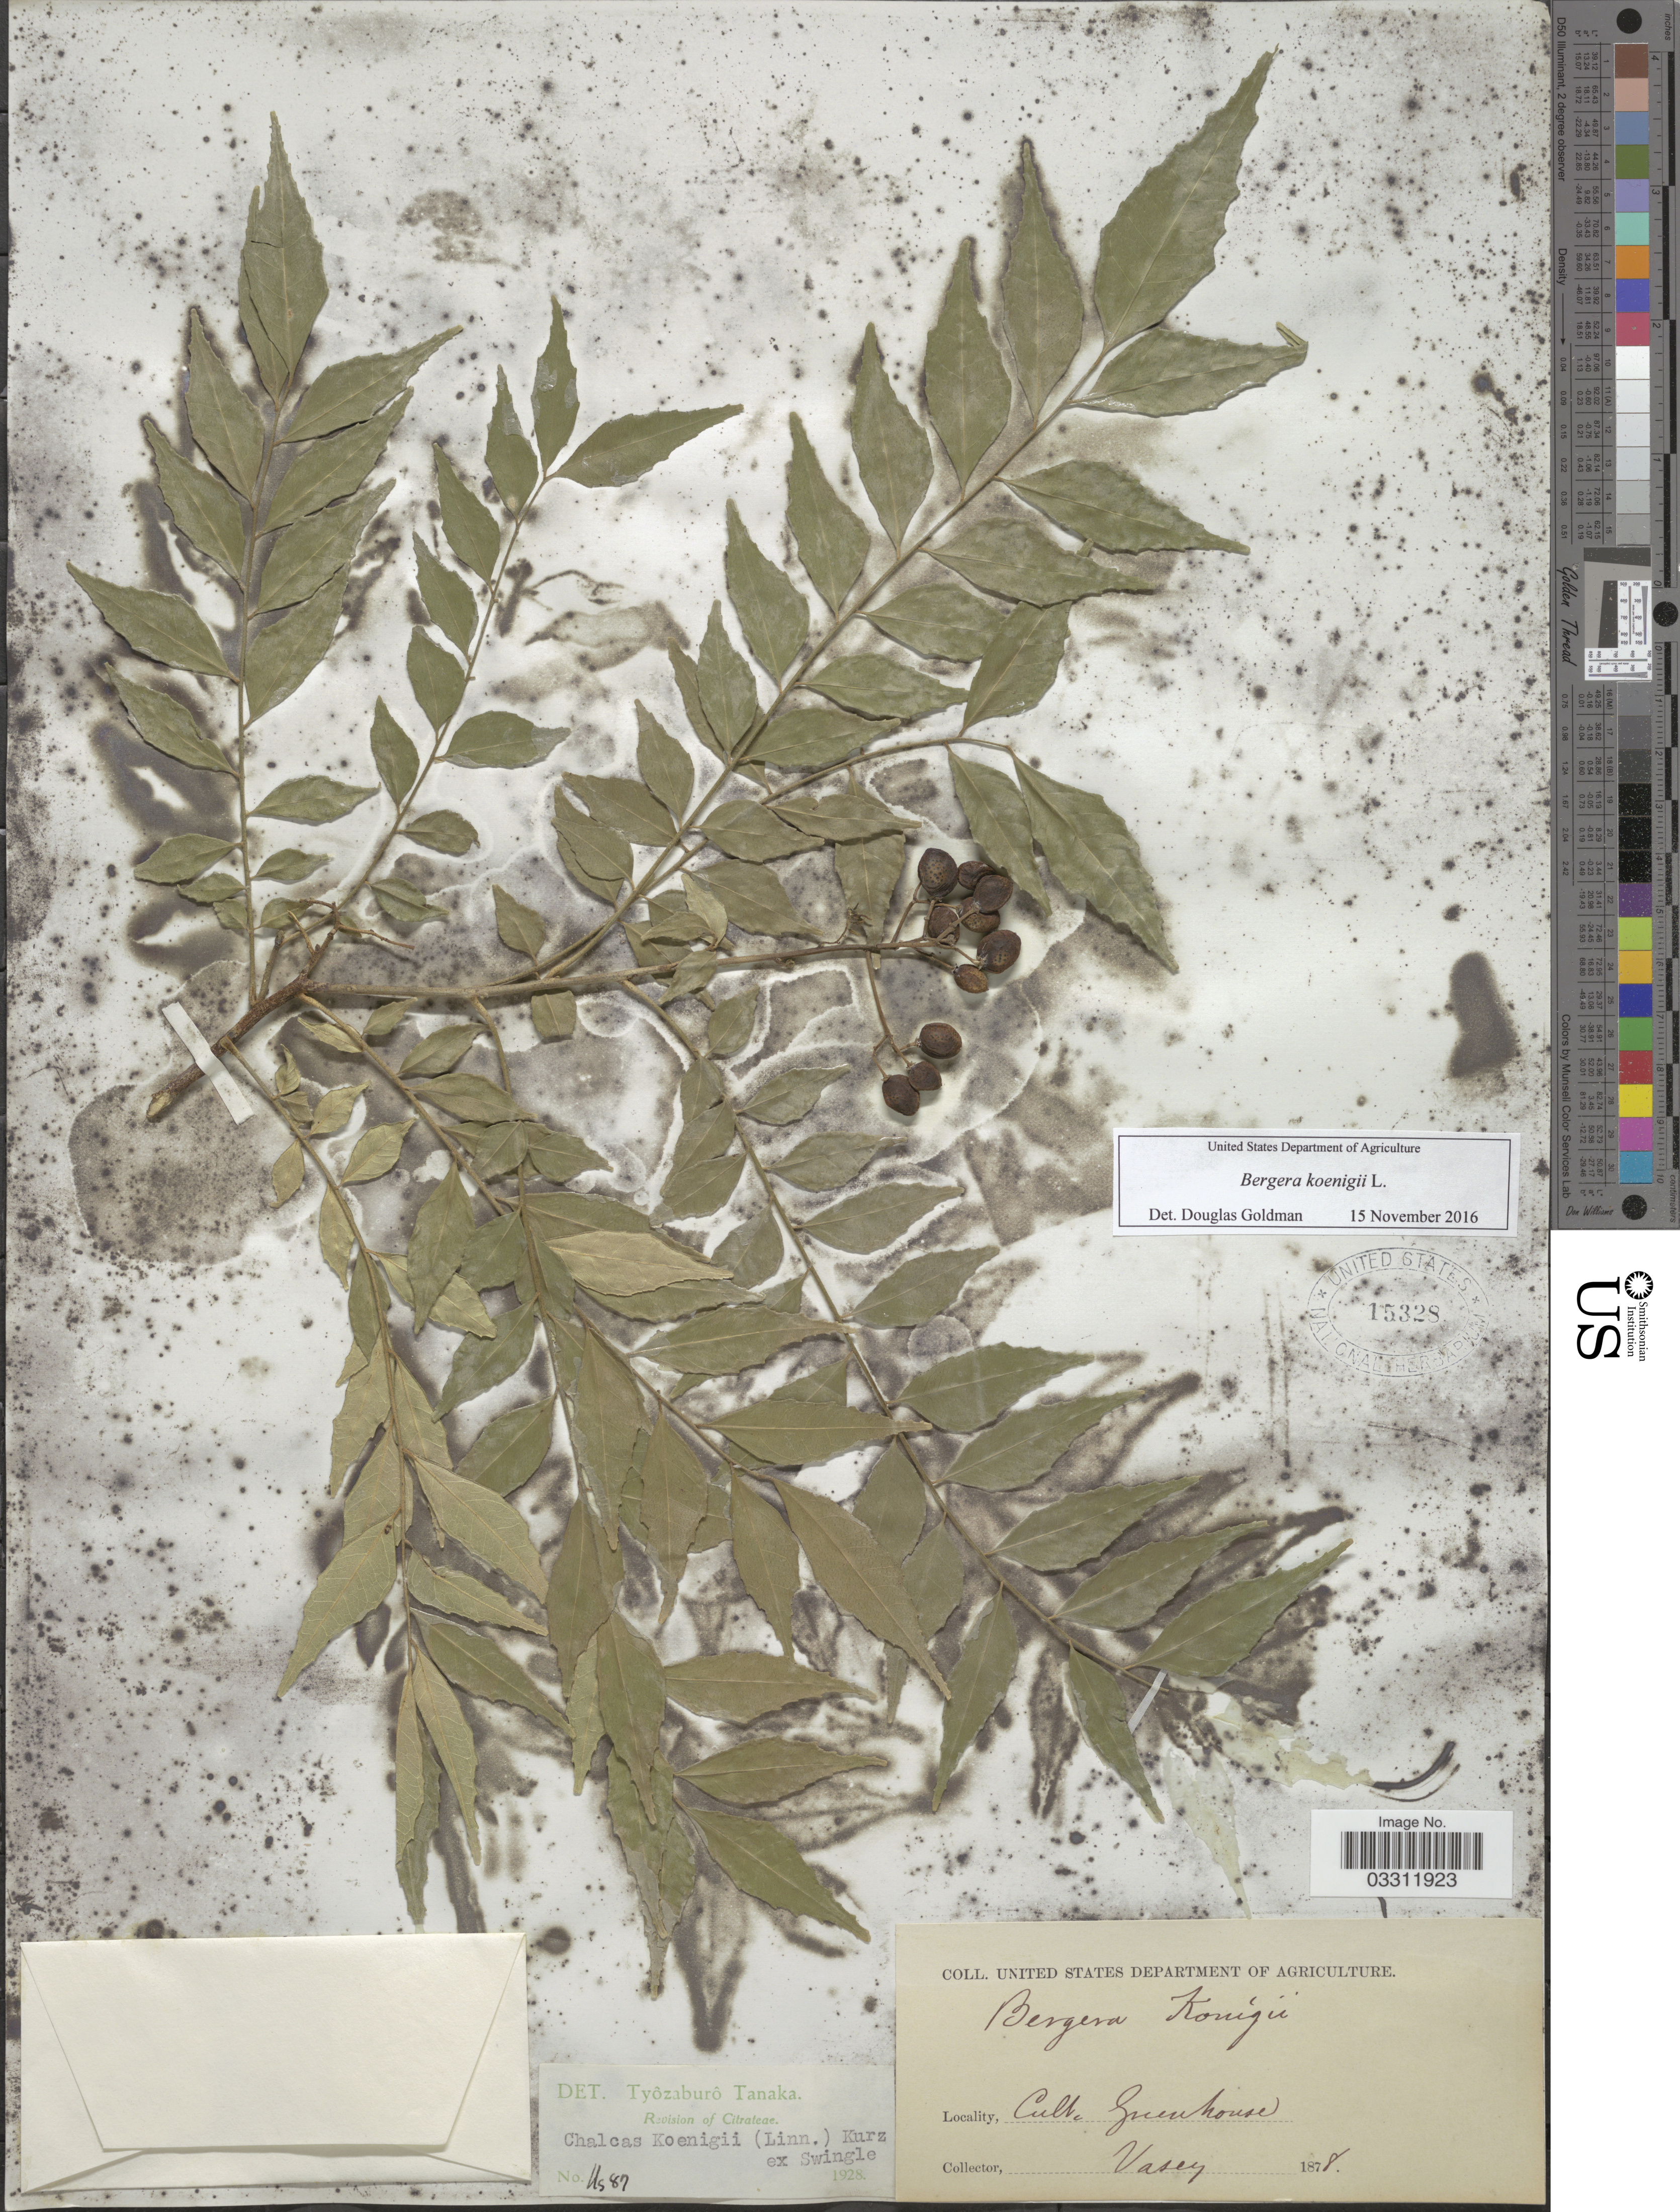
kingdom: Plantae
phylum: Tracheophyta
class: Magnoliopsida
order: Sapindales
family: Rutaceae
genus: Bergera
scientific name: Bergera koenigii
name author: L.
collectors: Vasey, --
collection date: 1878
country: United States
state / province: District of Columbia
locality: Greenhouse.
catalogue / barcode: US 15328